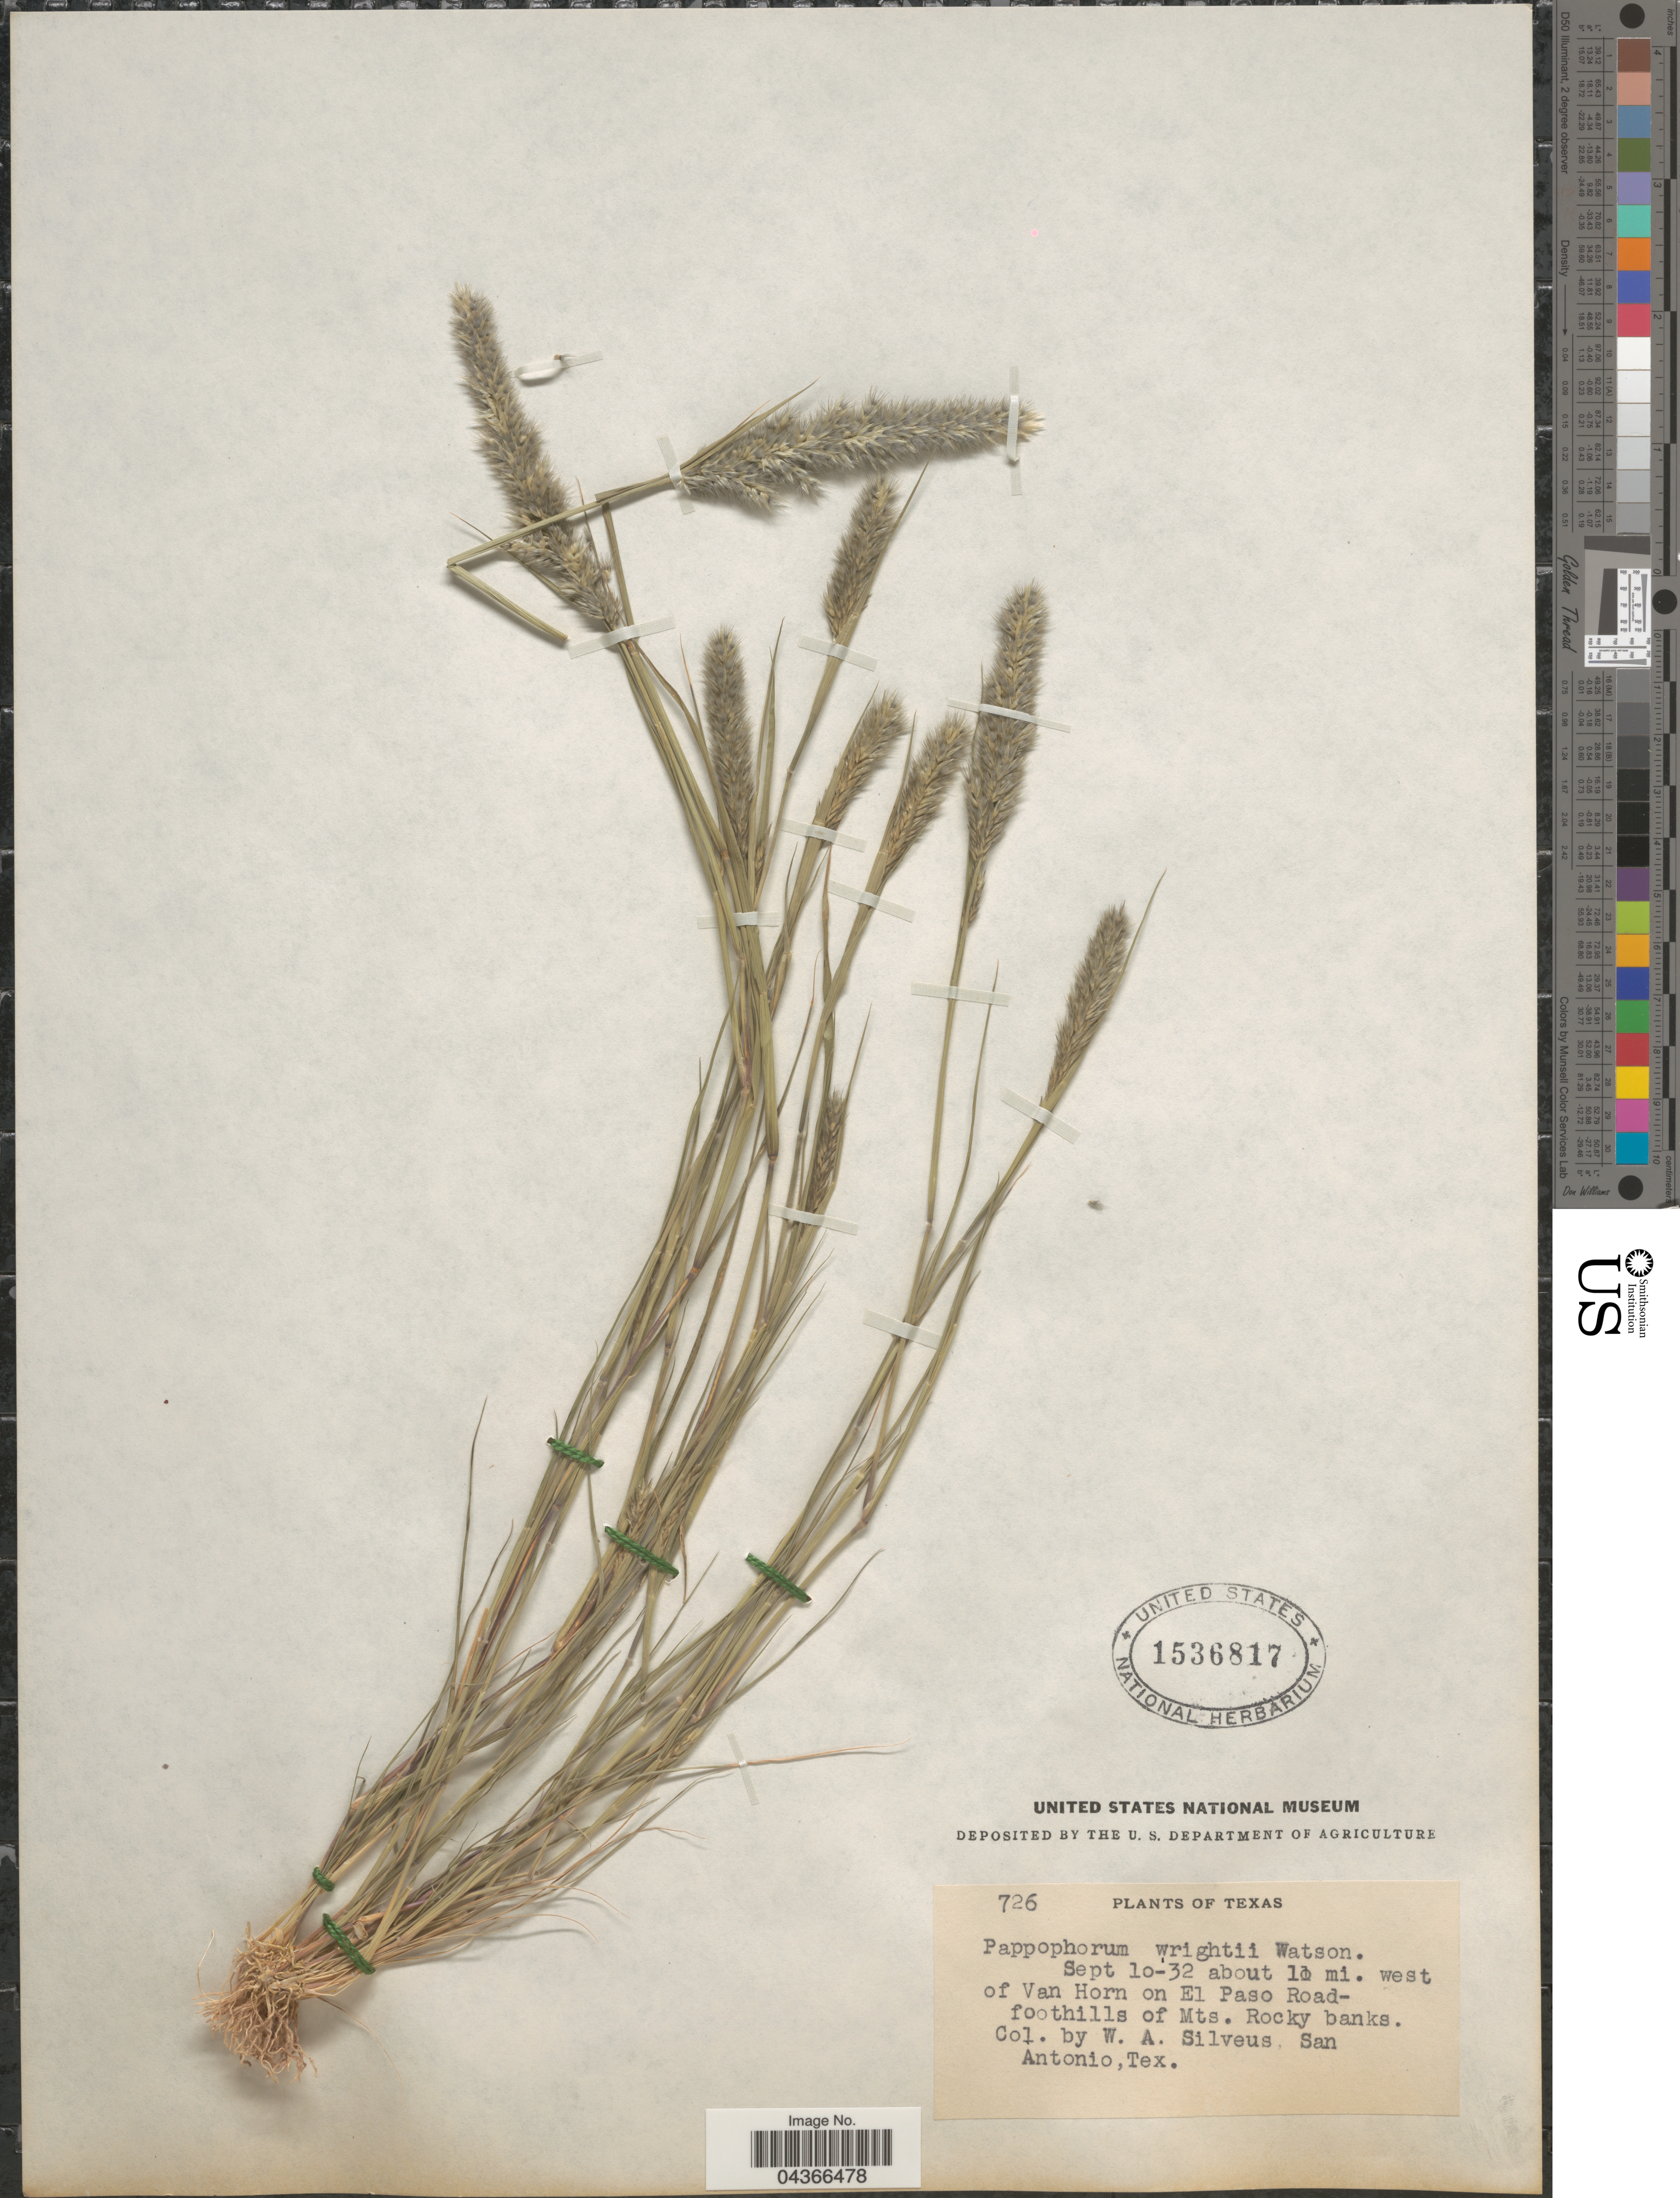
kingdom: Plantae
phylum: Tracheophyta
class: Liliopsida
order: Poales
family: Poaceae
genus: Enneapogon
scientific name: Enneapogon desvauxii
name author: P. Beauv.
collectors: W. Silveus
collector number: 726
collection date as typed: Transcribed d/m/y: 10/9/32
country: United States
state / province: Texas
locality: About 11 mi. west of Van Horn on El Paso Road-foothills of Mts. Rocky banks.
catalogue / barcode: US 1536817